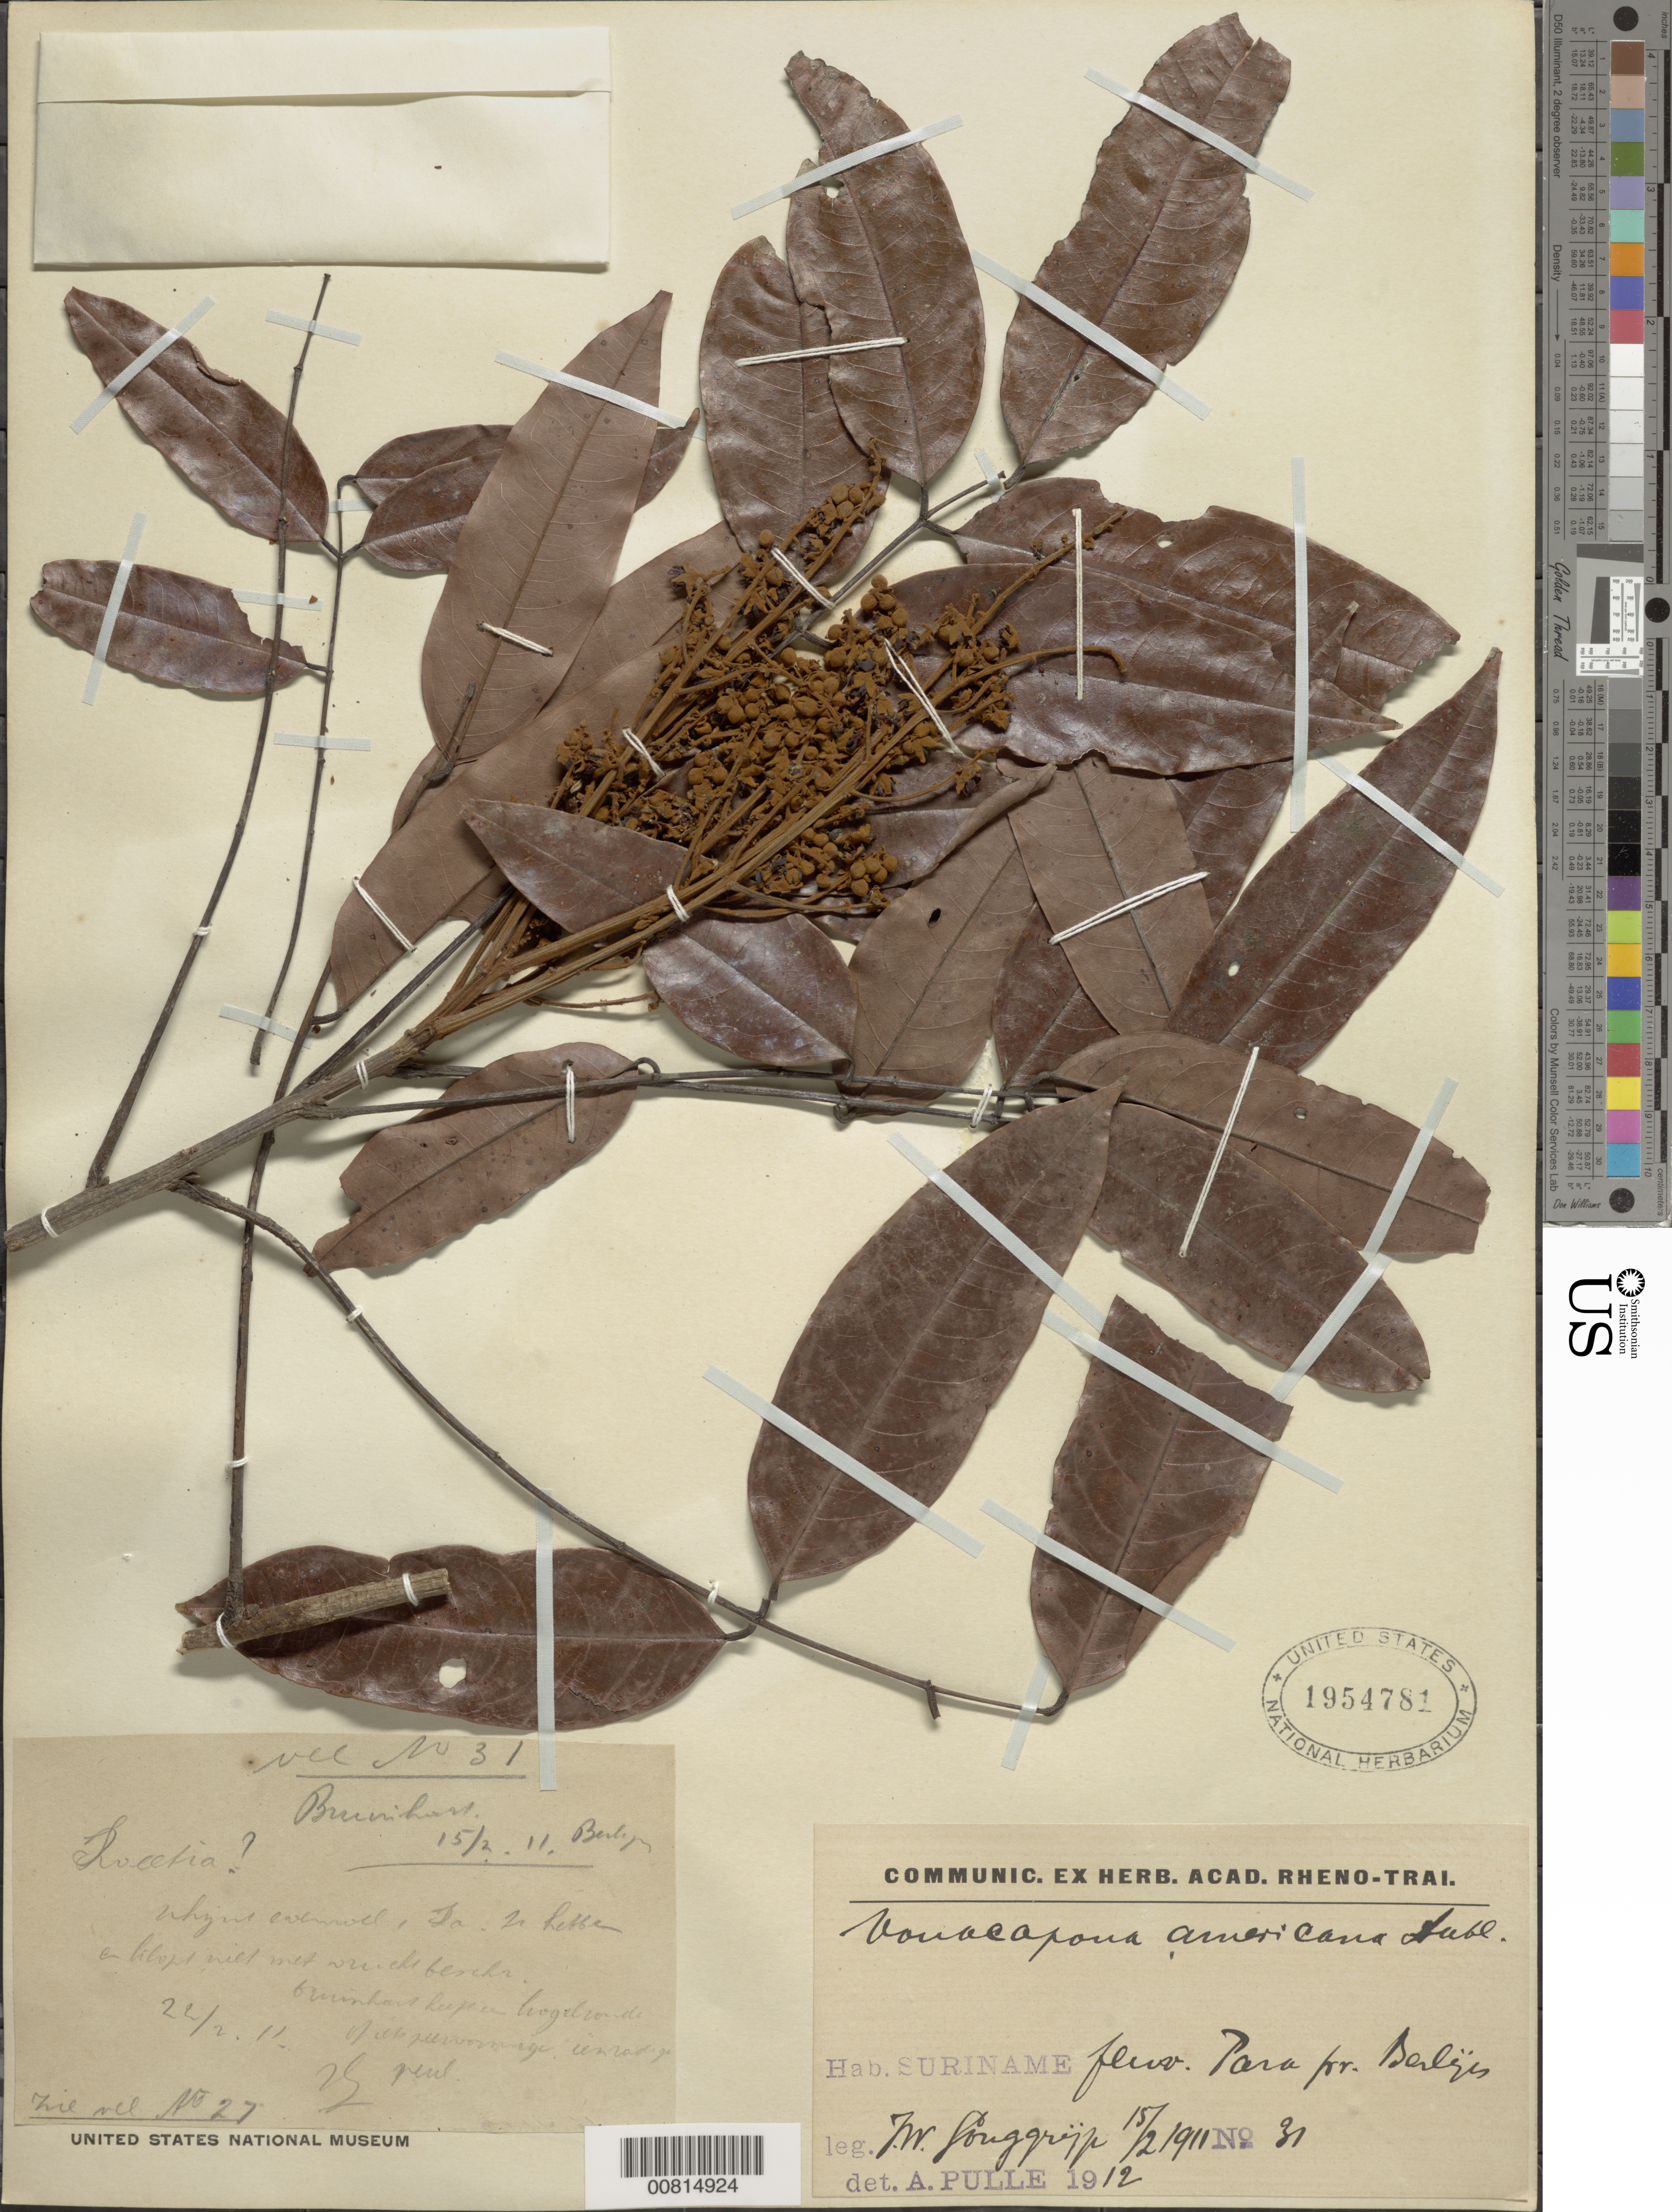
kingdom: Plantae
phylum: Tracheophyta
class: Magnoliopsida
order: Fabales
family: Fabaceae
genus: Vouacapoua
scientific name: Vouacapoua americana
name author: Aubl.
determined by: Pulle, A. A.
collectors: J. Gonggrijp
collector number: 31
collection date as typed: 15-Feb-11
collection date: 1911-02-15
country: Suriname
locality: Para R., Berlÿes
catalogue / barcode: US 1954781